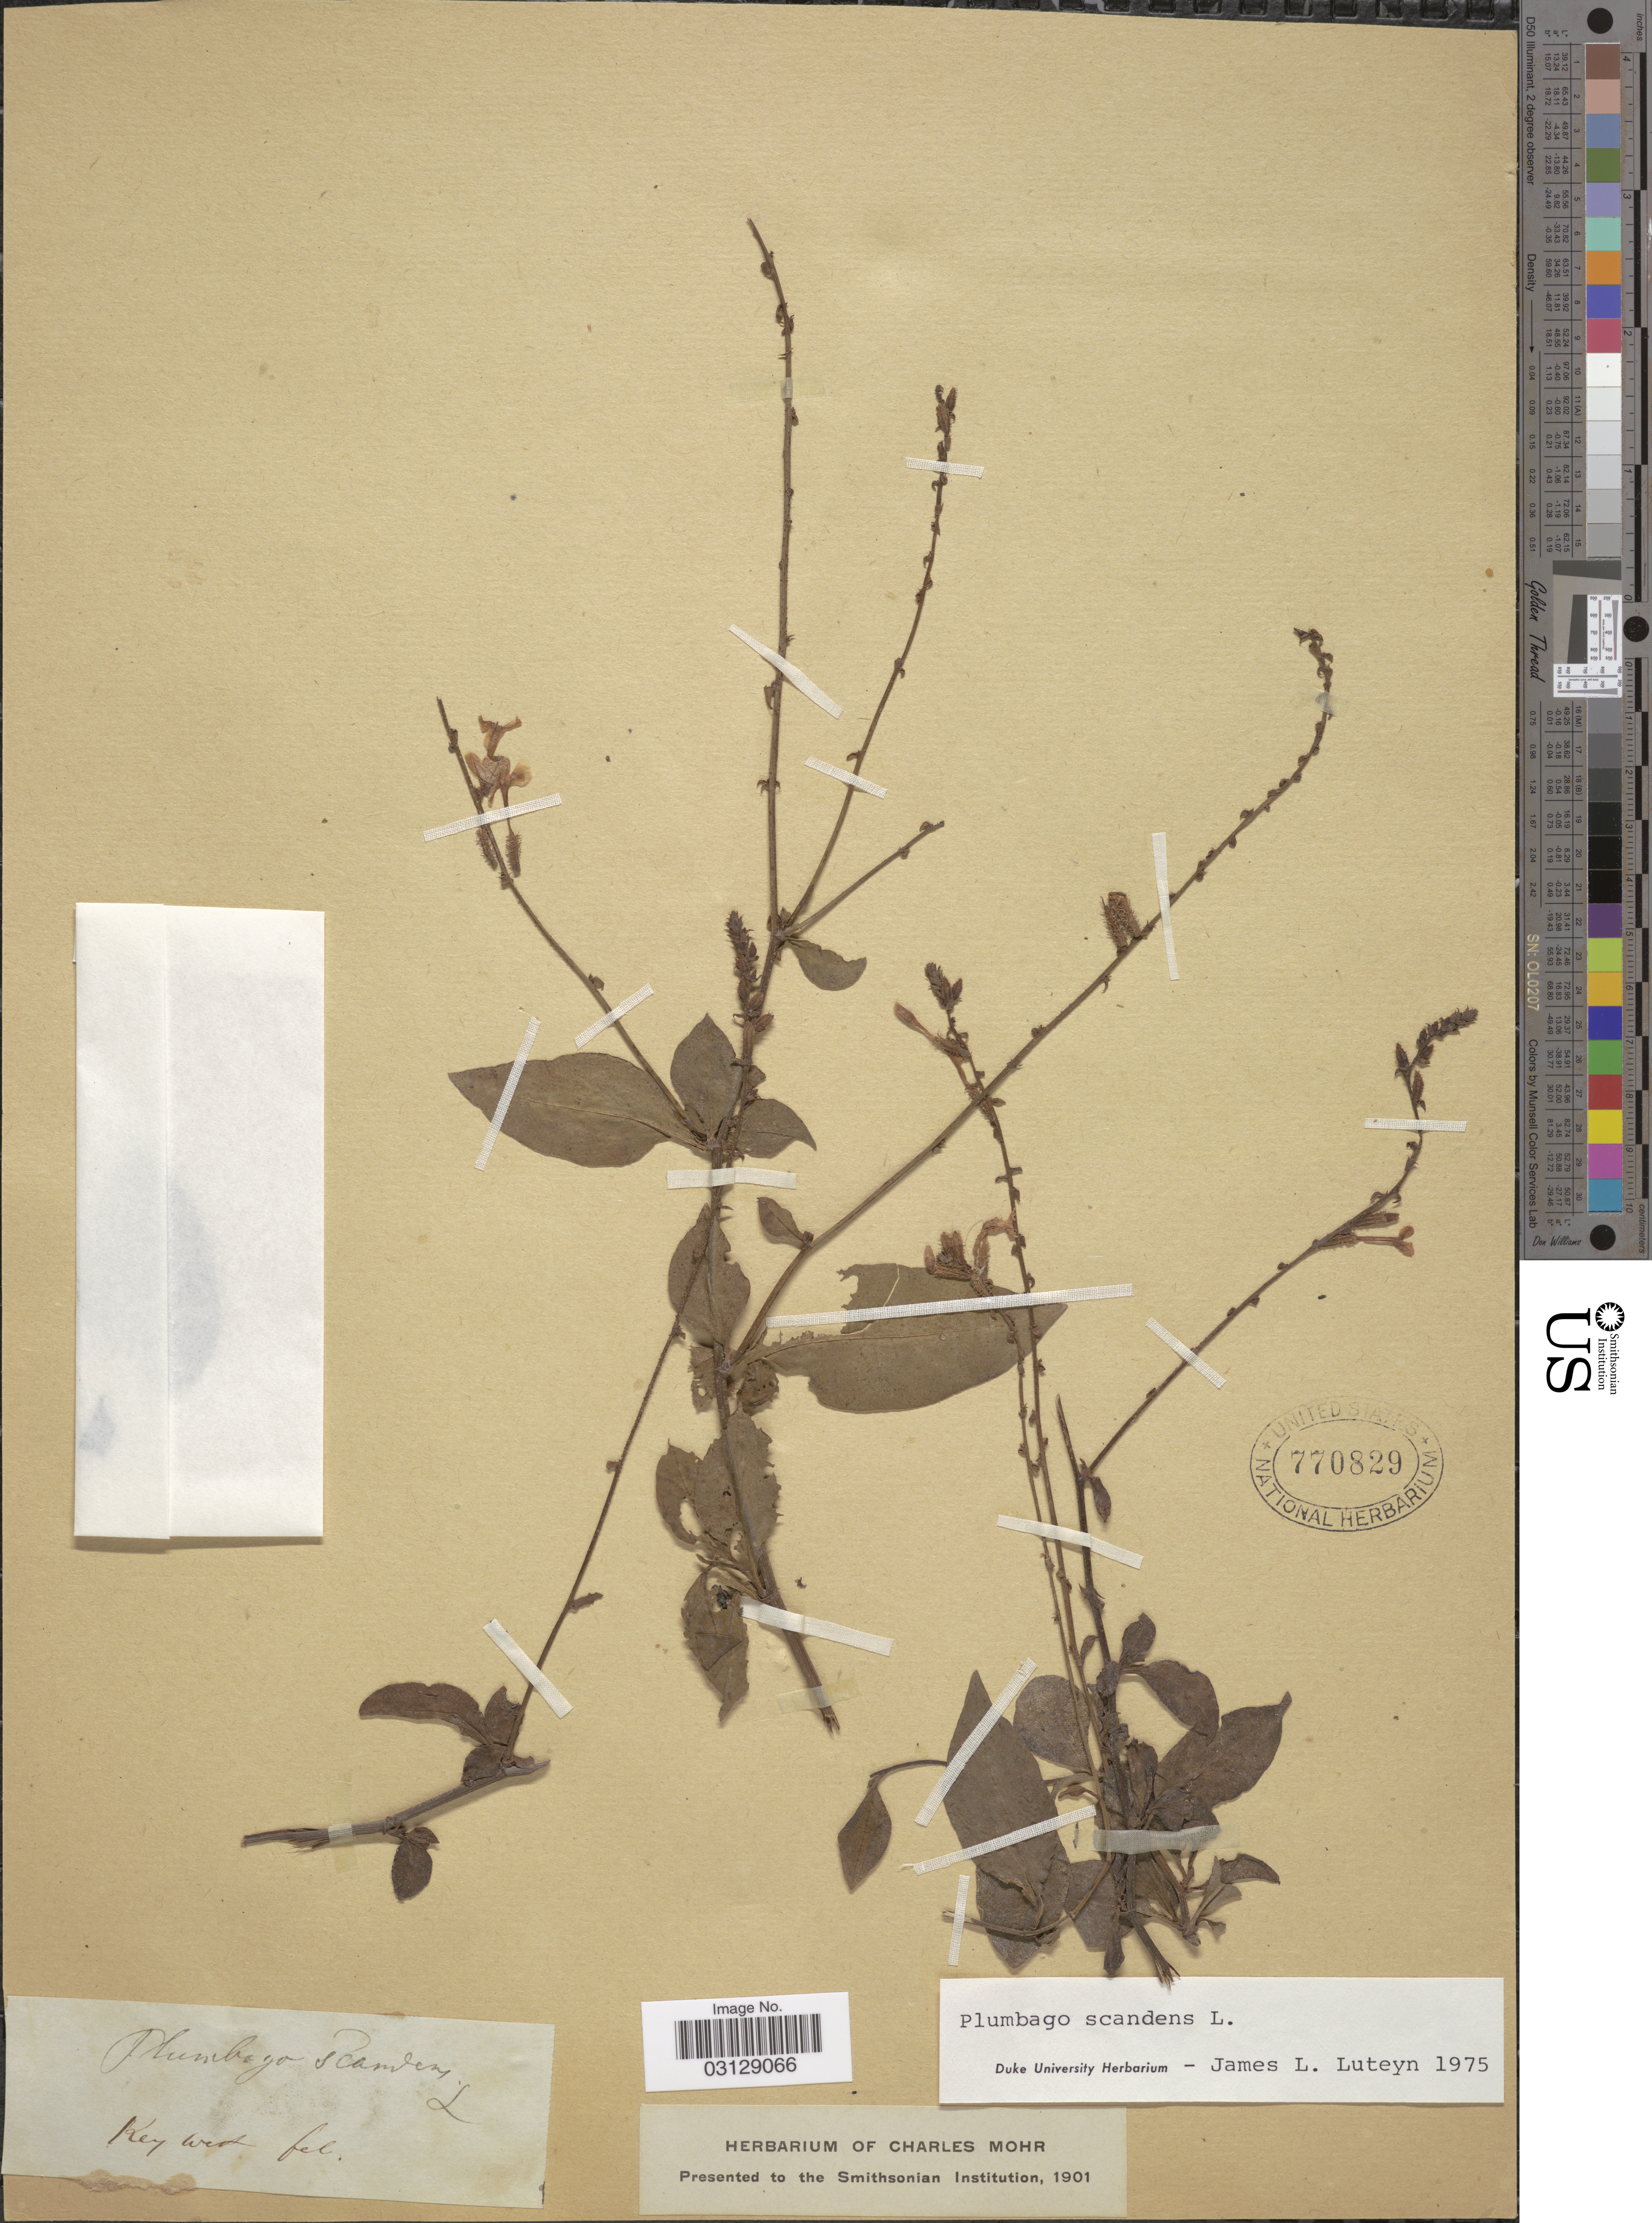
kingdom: Plantae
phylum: Tracheophyta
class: Magnoliopsida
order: Caryophyllales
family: Plumbaginaceae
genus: Plumbago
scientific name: Plumbago scandens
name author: L.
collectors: ex herb. Charles Mohr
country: United States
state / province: Florida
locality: Key west Fl.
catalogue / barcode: US 770829